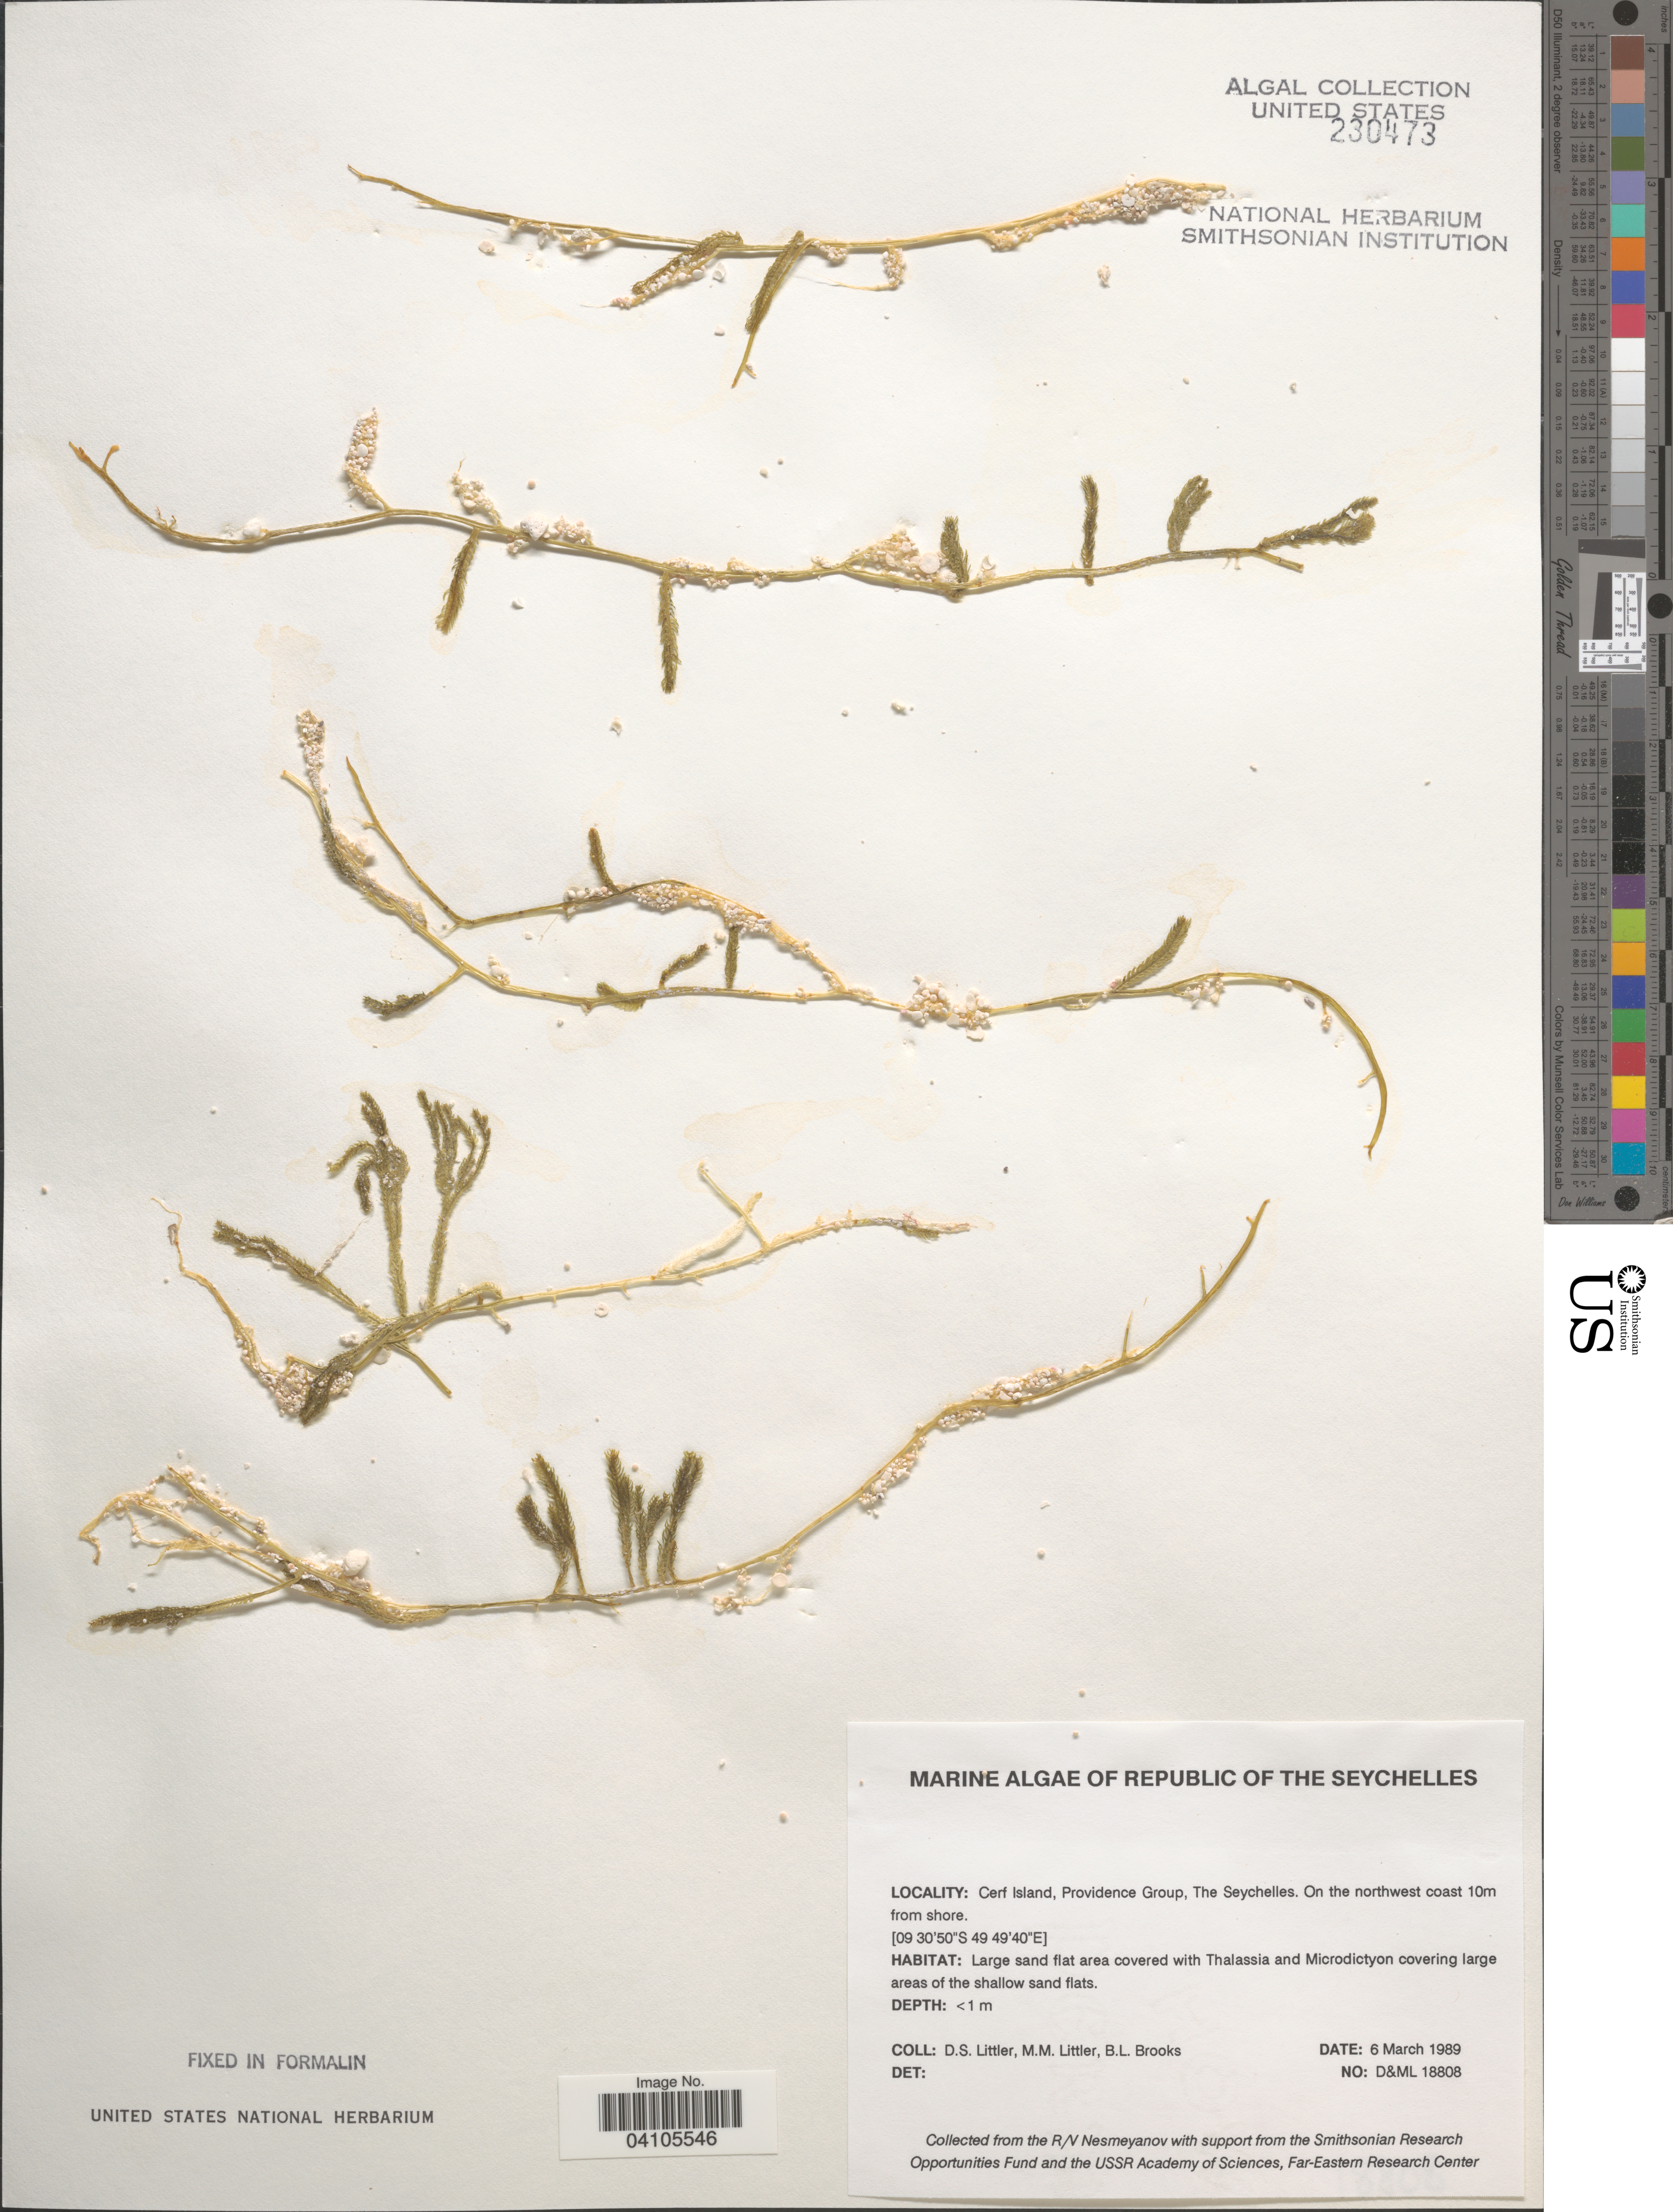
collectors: D. S. Littler & B. Brooks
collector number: D&ML 18808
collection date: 1989-03-06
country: Seychelles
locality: Cerf Island, Providence Group. On the northwest coast 10m from shore.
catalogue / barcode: US 230473